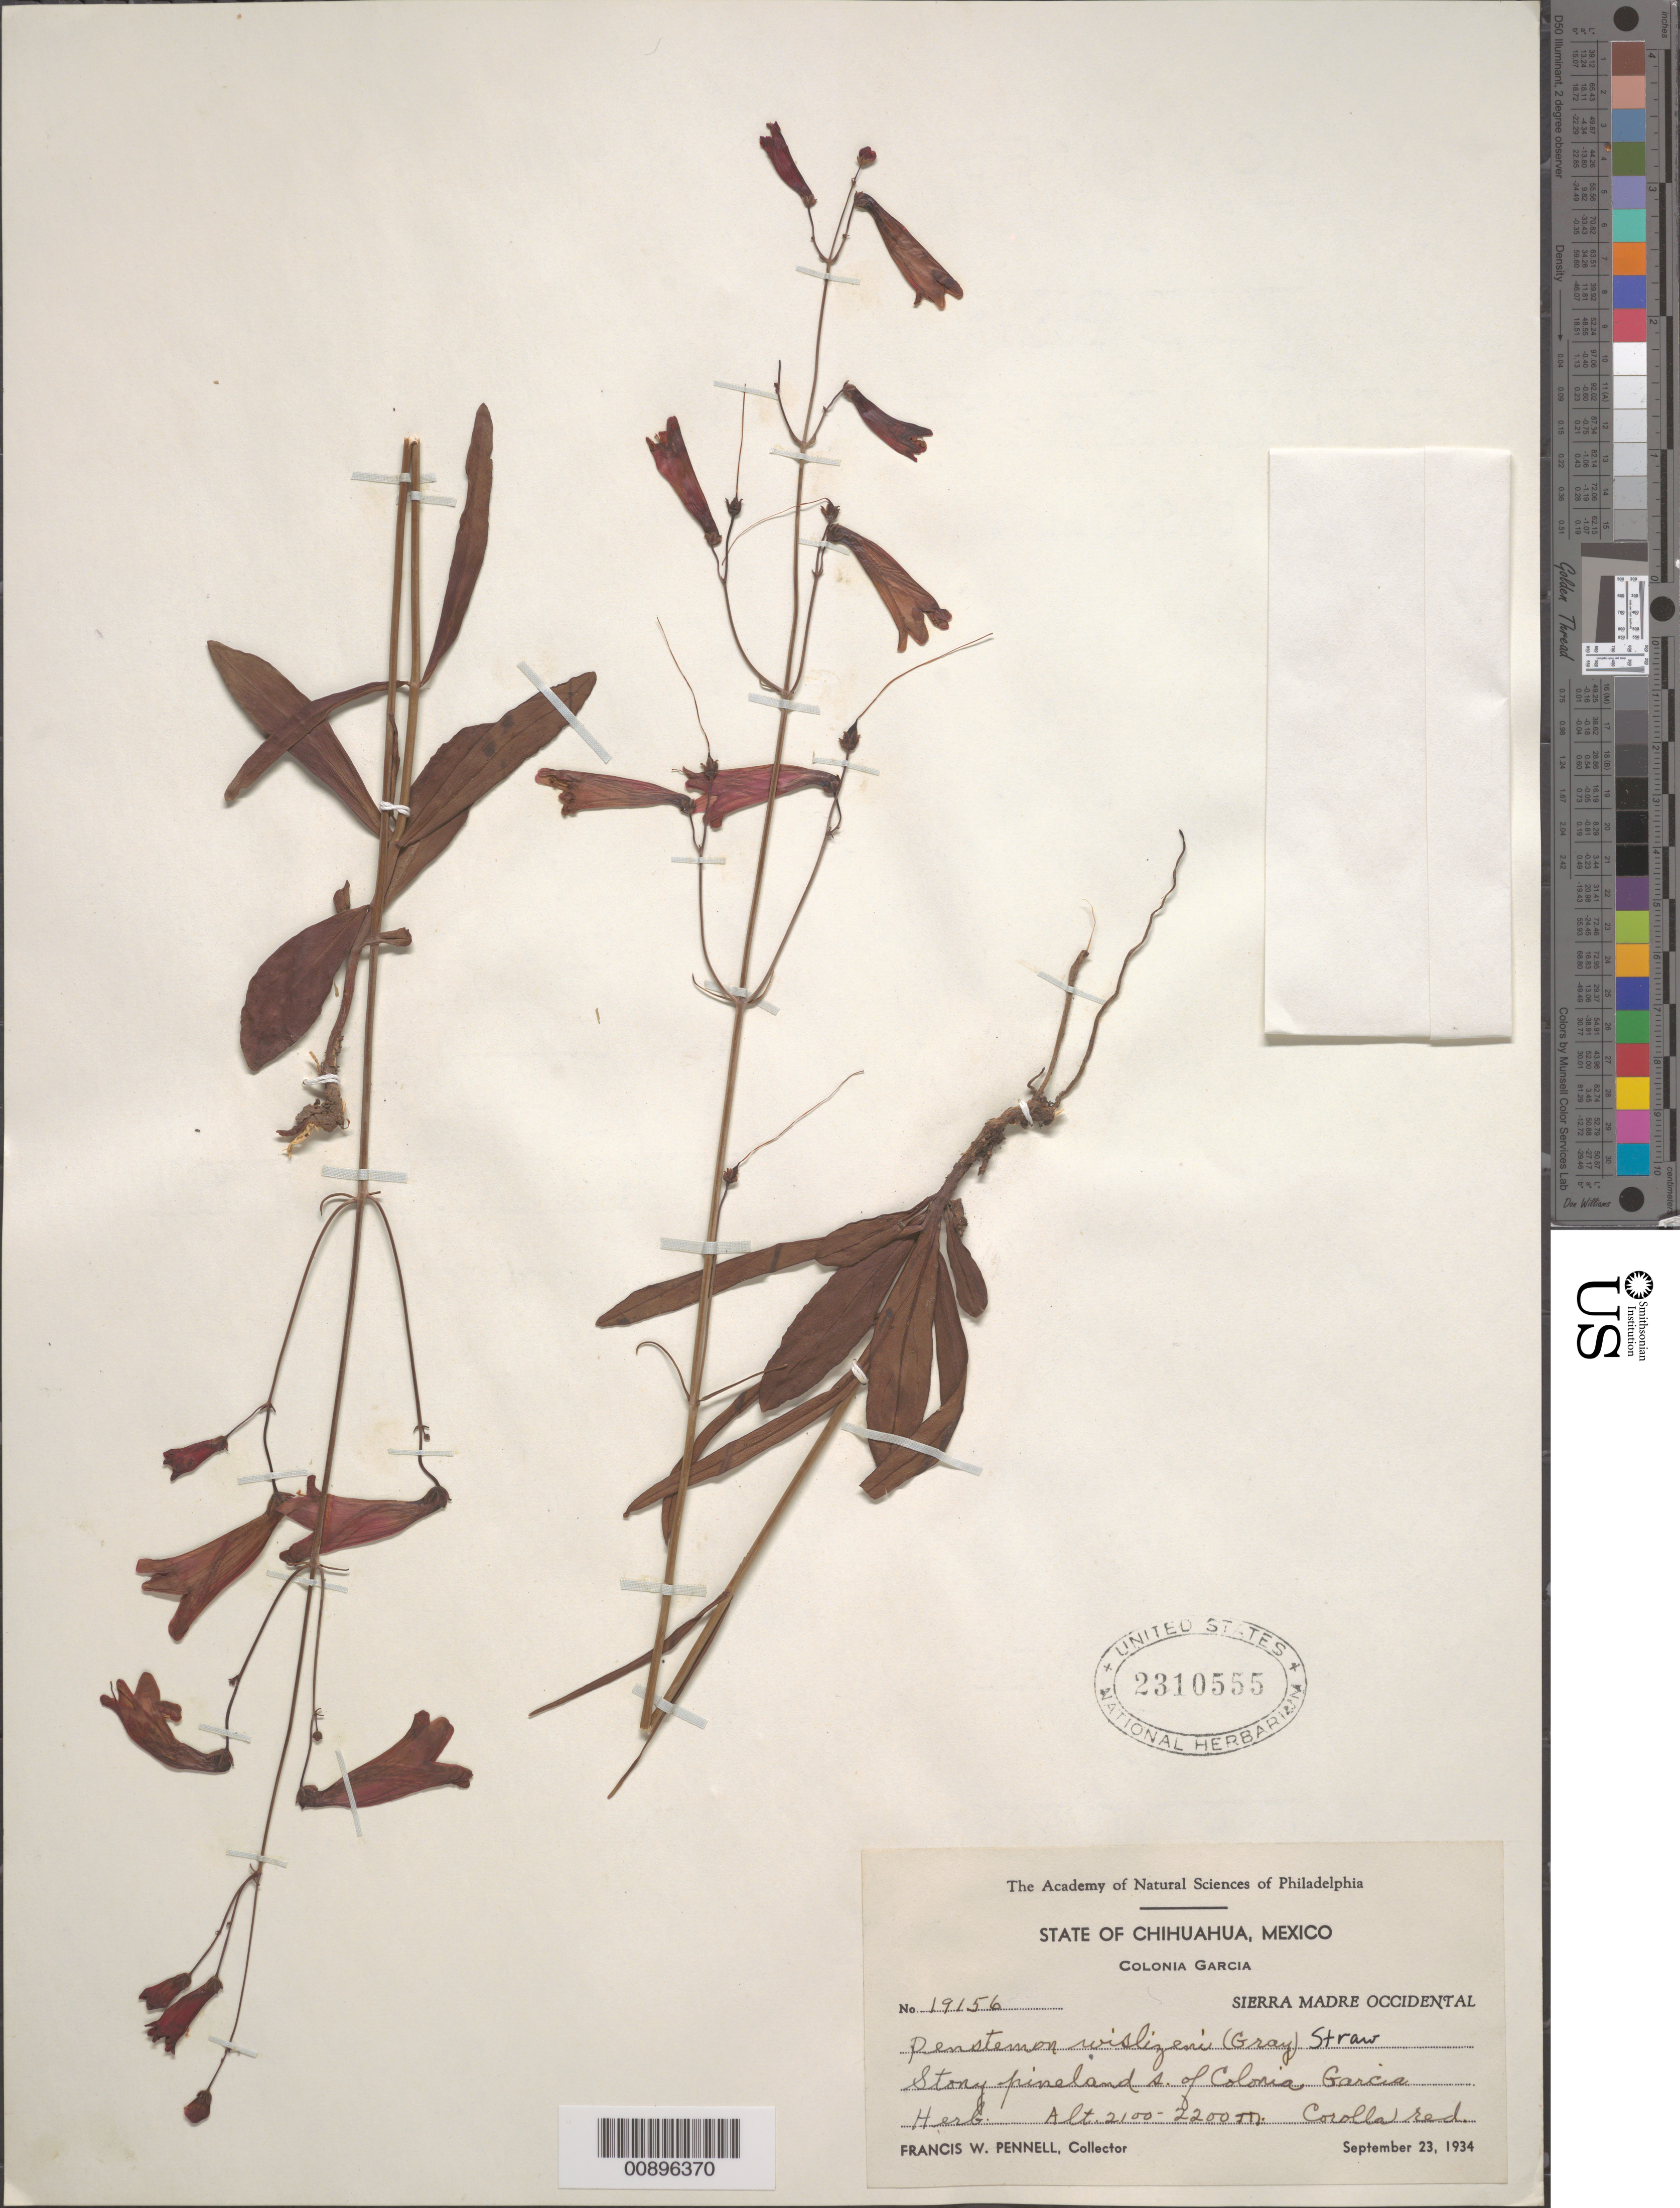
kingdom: Plantae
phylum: Tracheophyta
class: Magnoliopsida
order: Lamiales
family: Plantaginaceae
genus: Penstemon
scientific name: Penstemon wislizenii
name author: (A. Gray) Straw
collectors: F. W. Pennell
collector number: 19156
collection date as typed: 23 Sep 1934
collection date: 1934-09-23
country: Mexico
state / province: Chihuahua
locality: South of Colonia García. Sierra Madre Occidental, Chihuahua.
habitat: Stony pineland.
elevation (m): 2200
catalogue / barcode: US 2310555